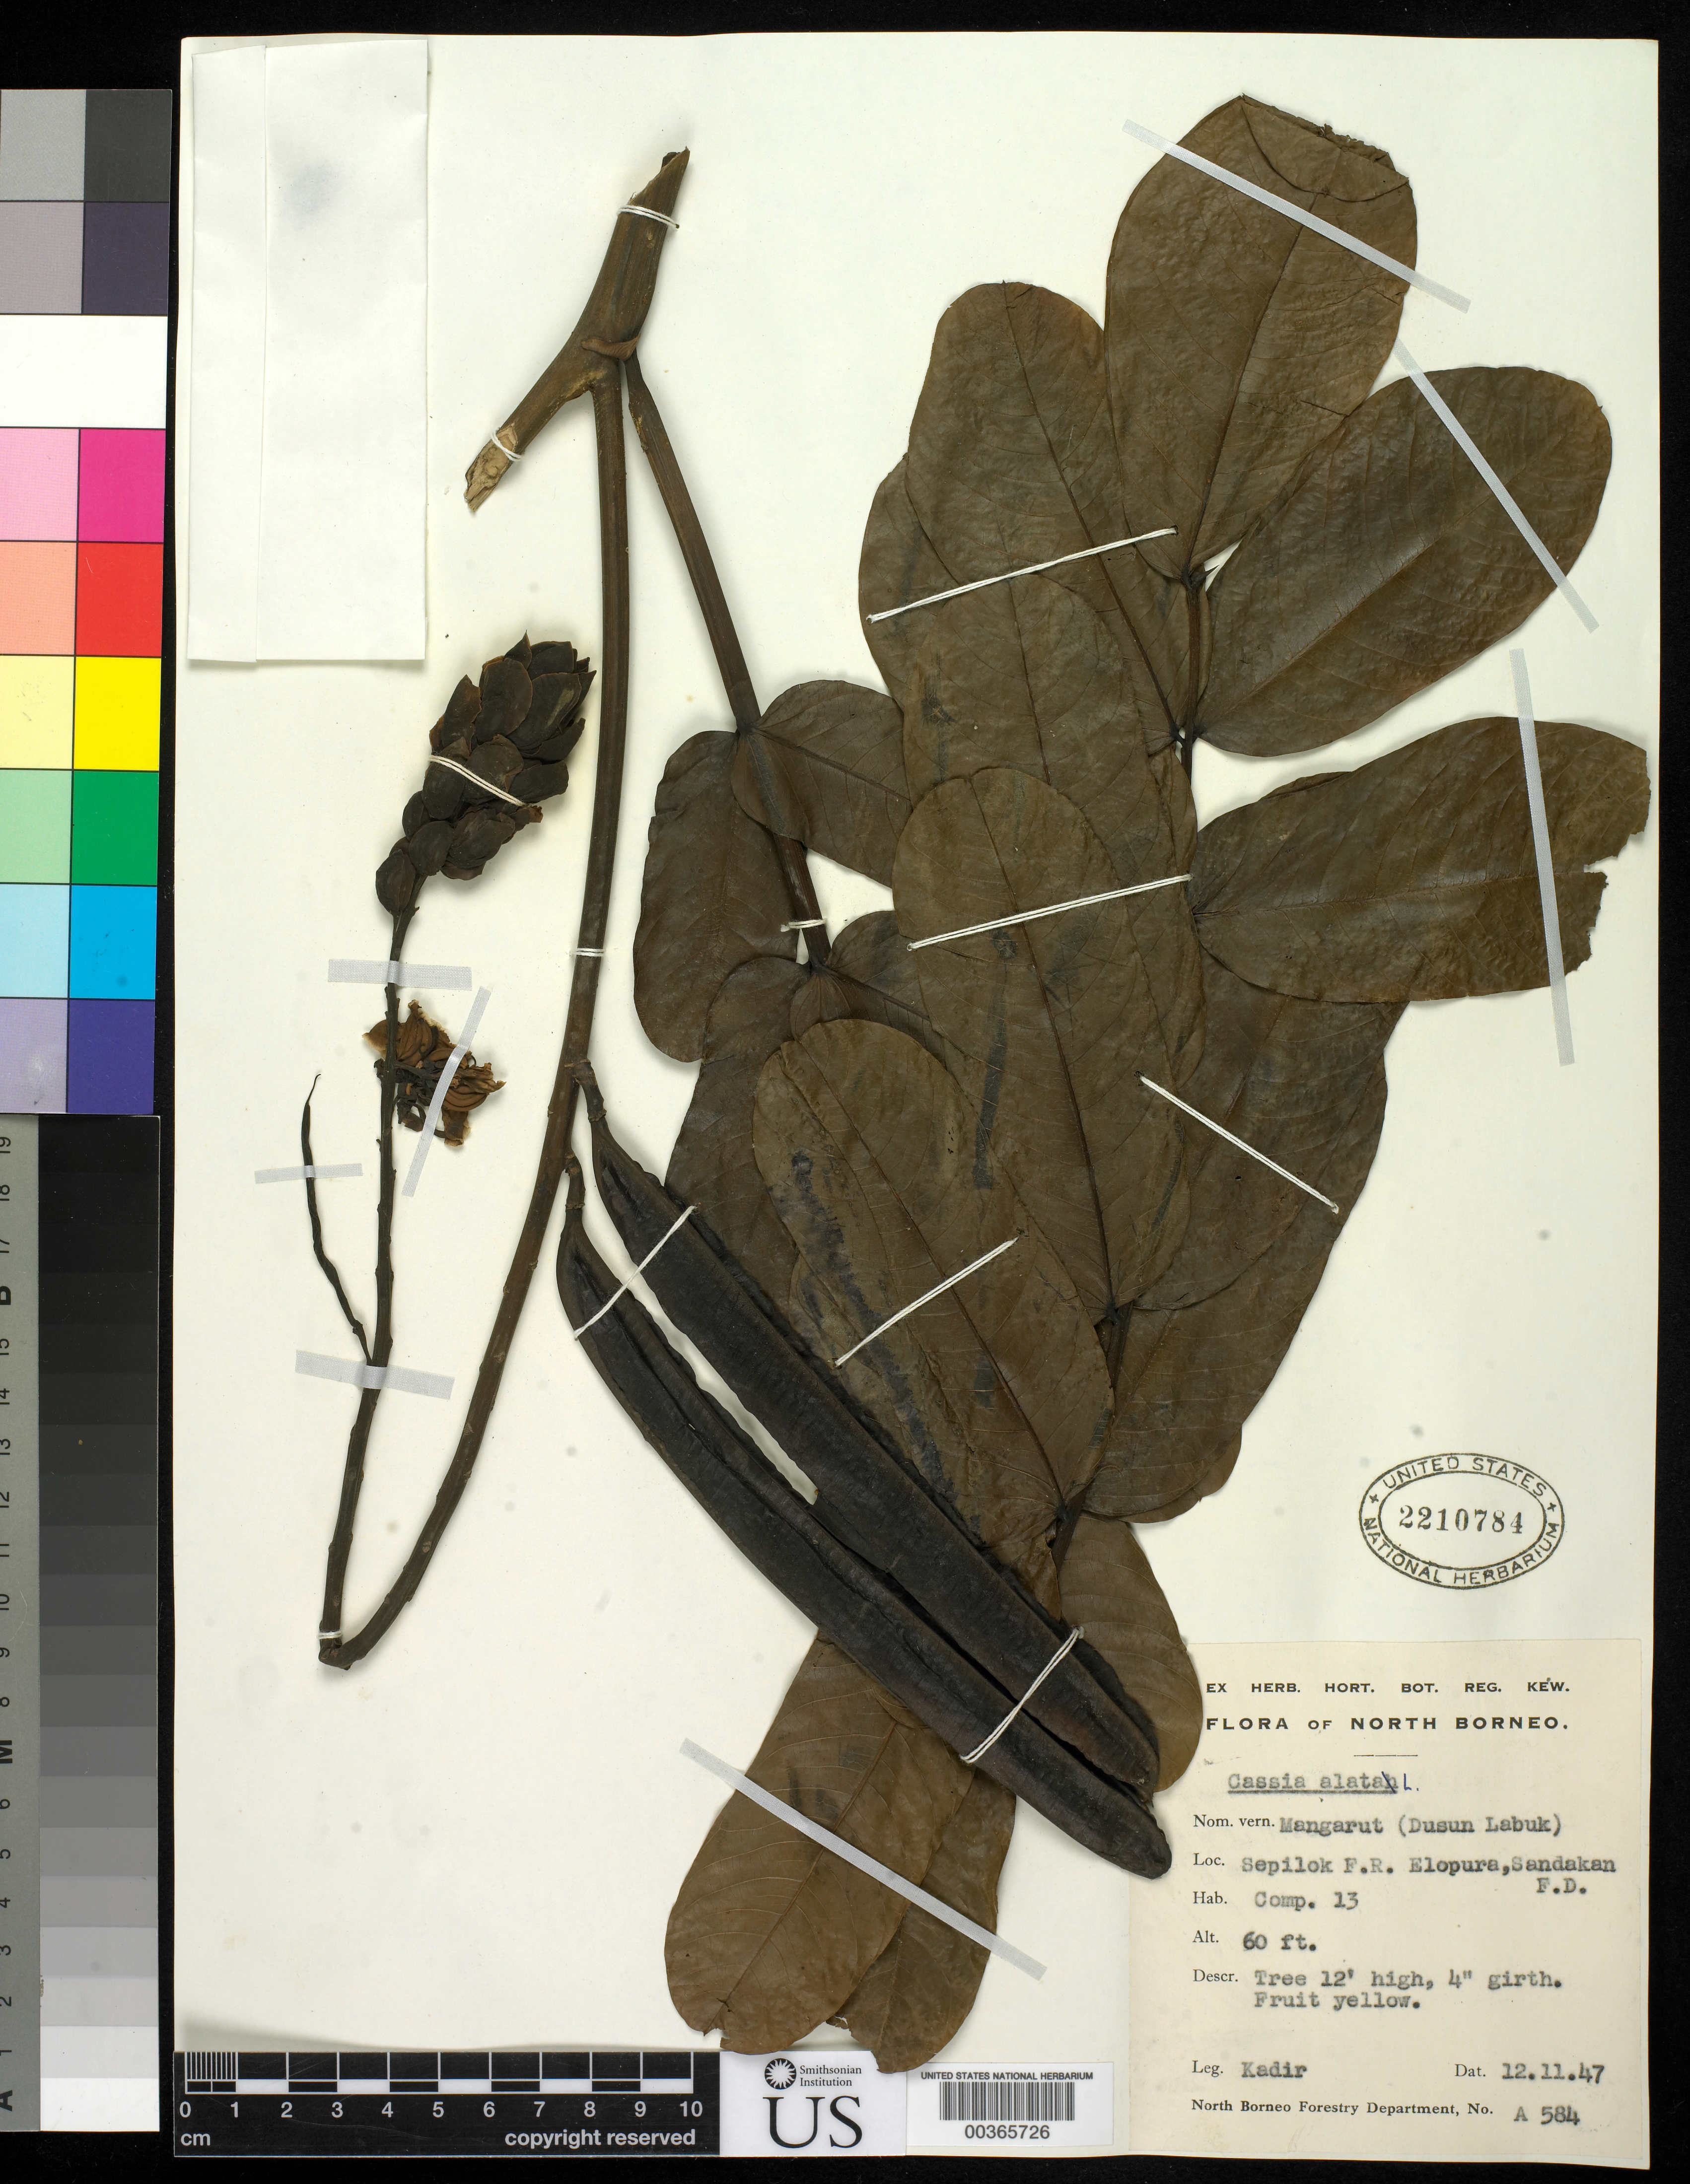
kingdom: Plantae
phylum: Tracheophyta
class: Magnoliopsida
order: Fabales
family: Fabaceae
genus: Senna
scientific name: Senna alata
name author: (L.) Roxb.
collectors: -. Kadir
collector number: B.n.b. Forestry Dept. No. A584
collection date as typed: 12 Nov 1947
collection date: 1947-11-12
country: Malaysia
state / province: Sabah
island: Borneo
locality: Sepilak f.r. (elopura, sandakan forest dist.)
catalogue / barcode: US 2210784